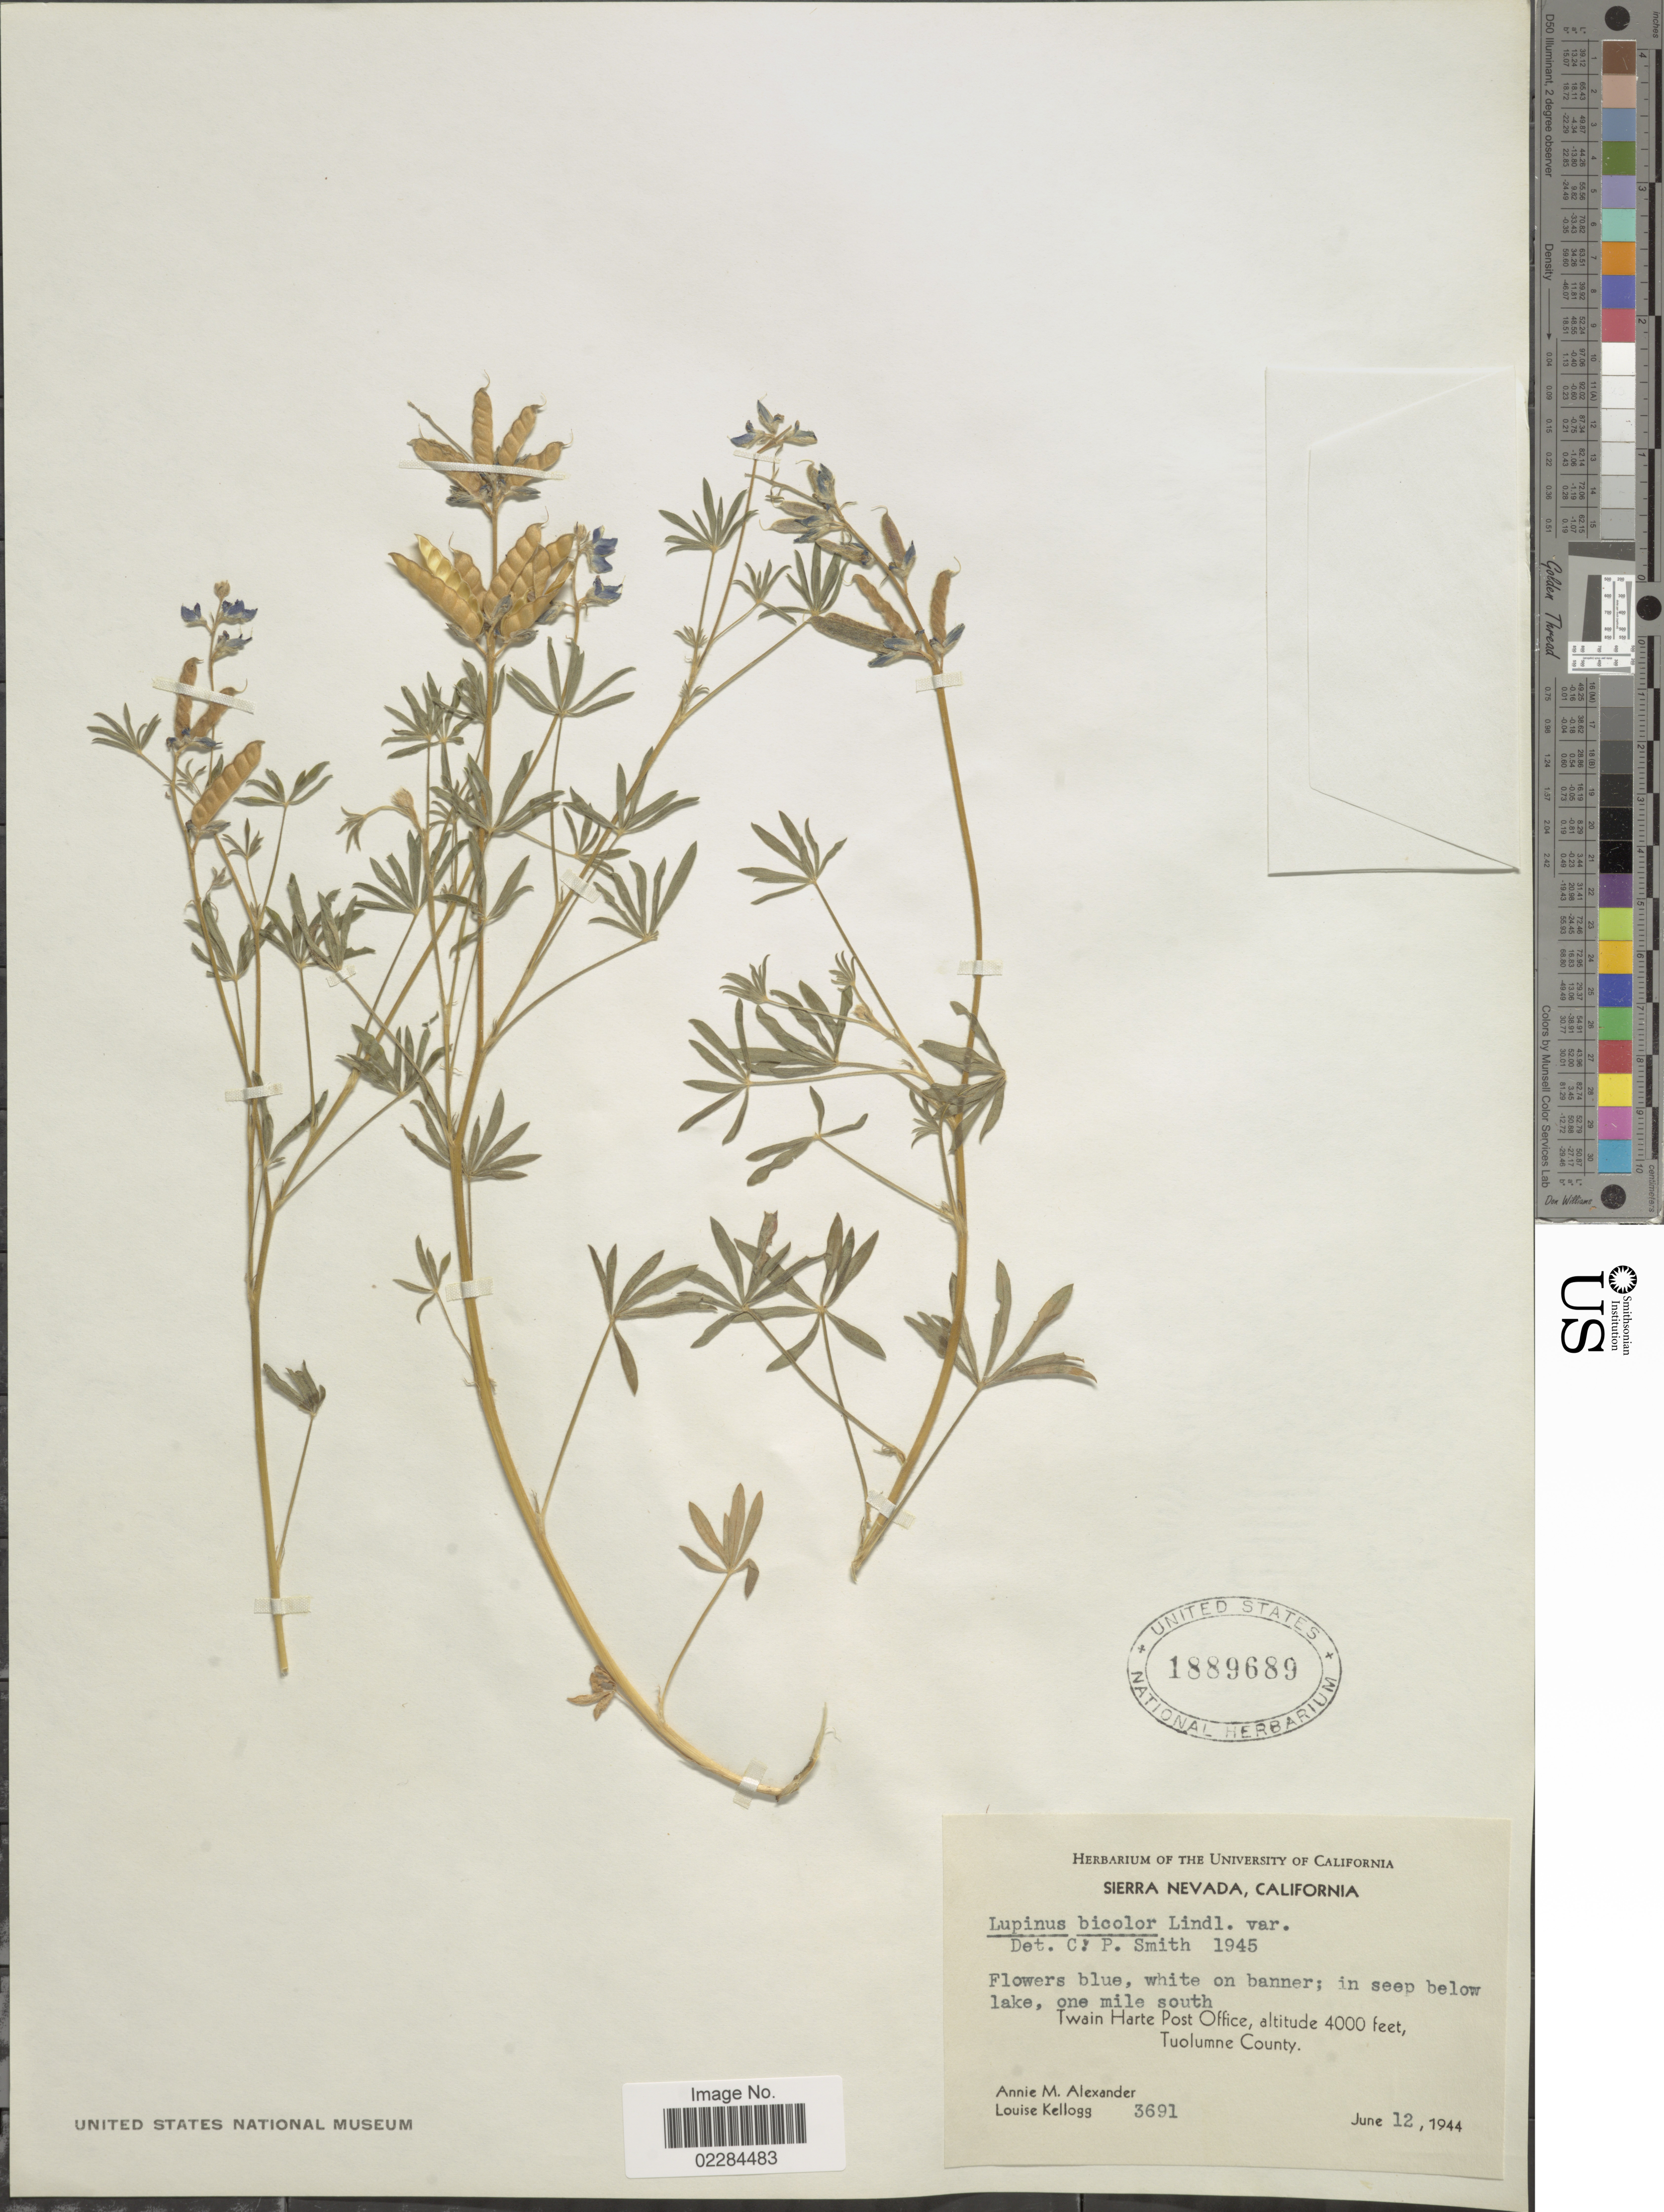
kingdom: Plantae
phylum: Tracheophyta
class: Magnoliopsida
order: Fabales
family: Fabaceae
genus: Lupinus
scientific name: Lupinus bicolor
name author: Lindl.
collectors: A. M. Alexander & L. Kellogg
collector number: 3691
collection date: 1944-06-12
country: United States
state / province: California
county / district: Tuolumne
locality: Sierra Nevada. In seep below lake, one mile south. Twain Harte Post Office, Tuolumne County.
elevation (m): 1219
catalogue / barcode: US 1889689